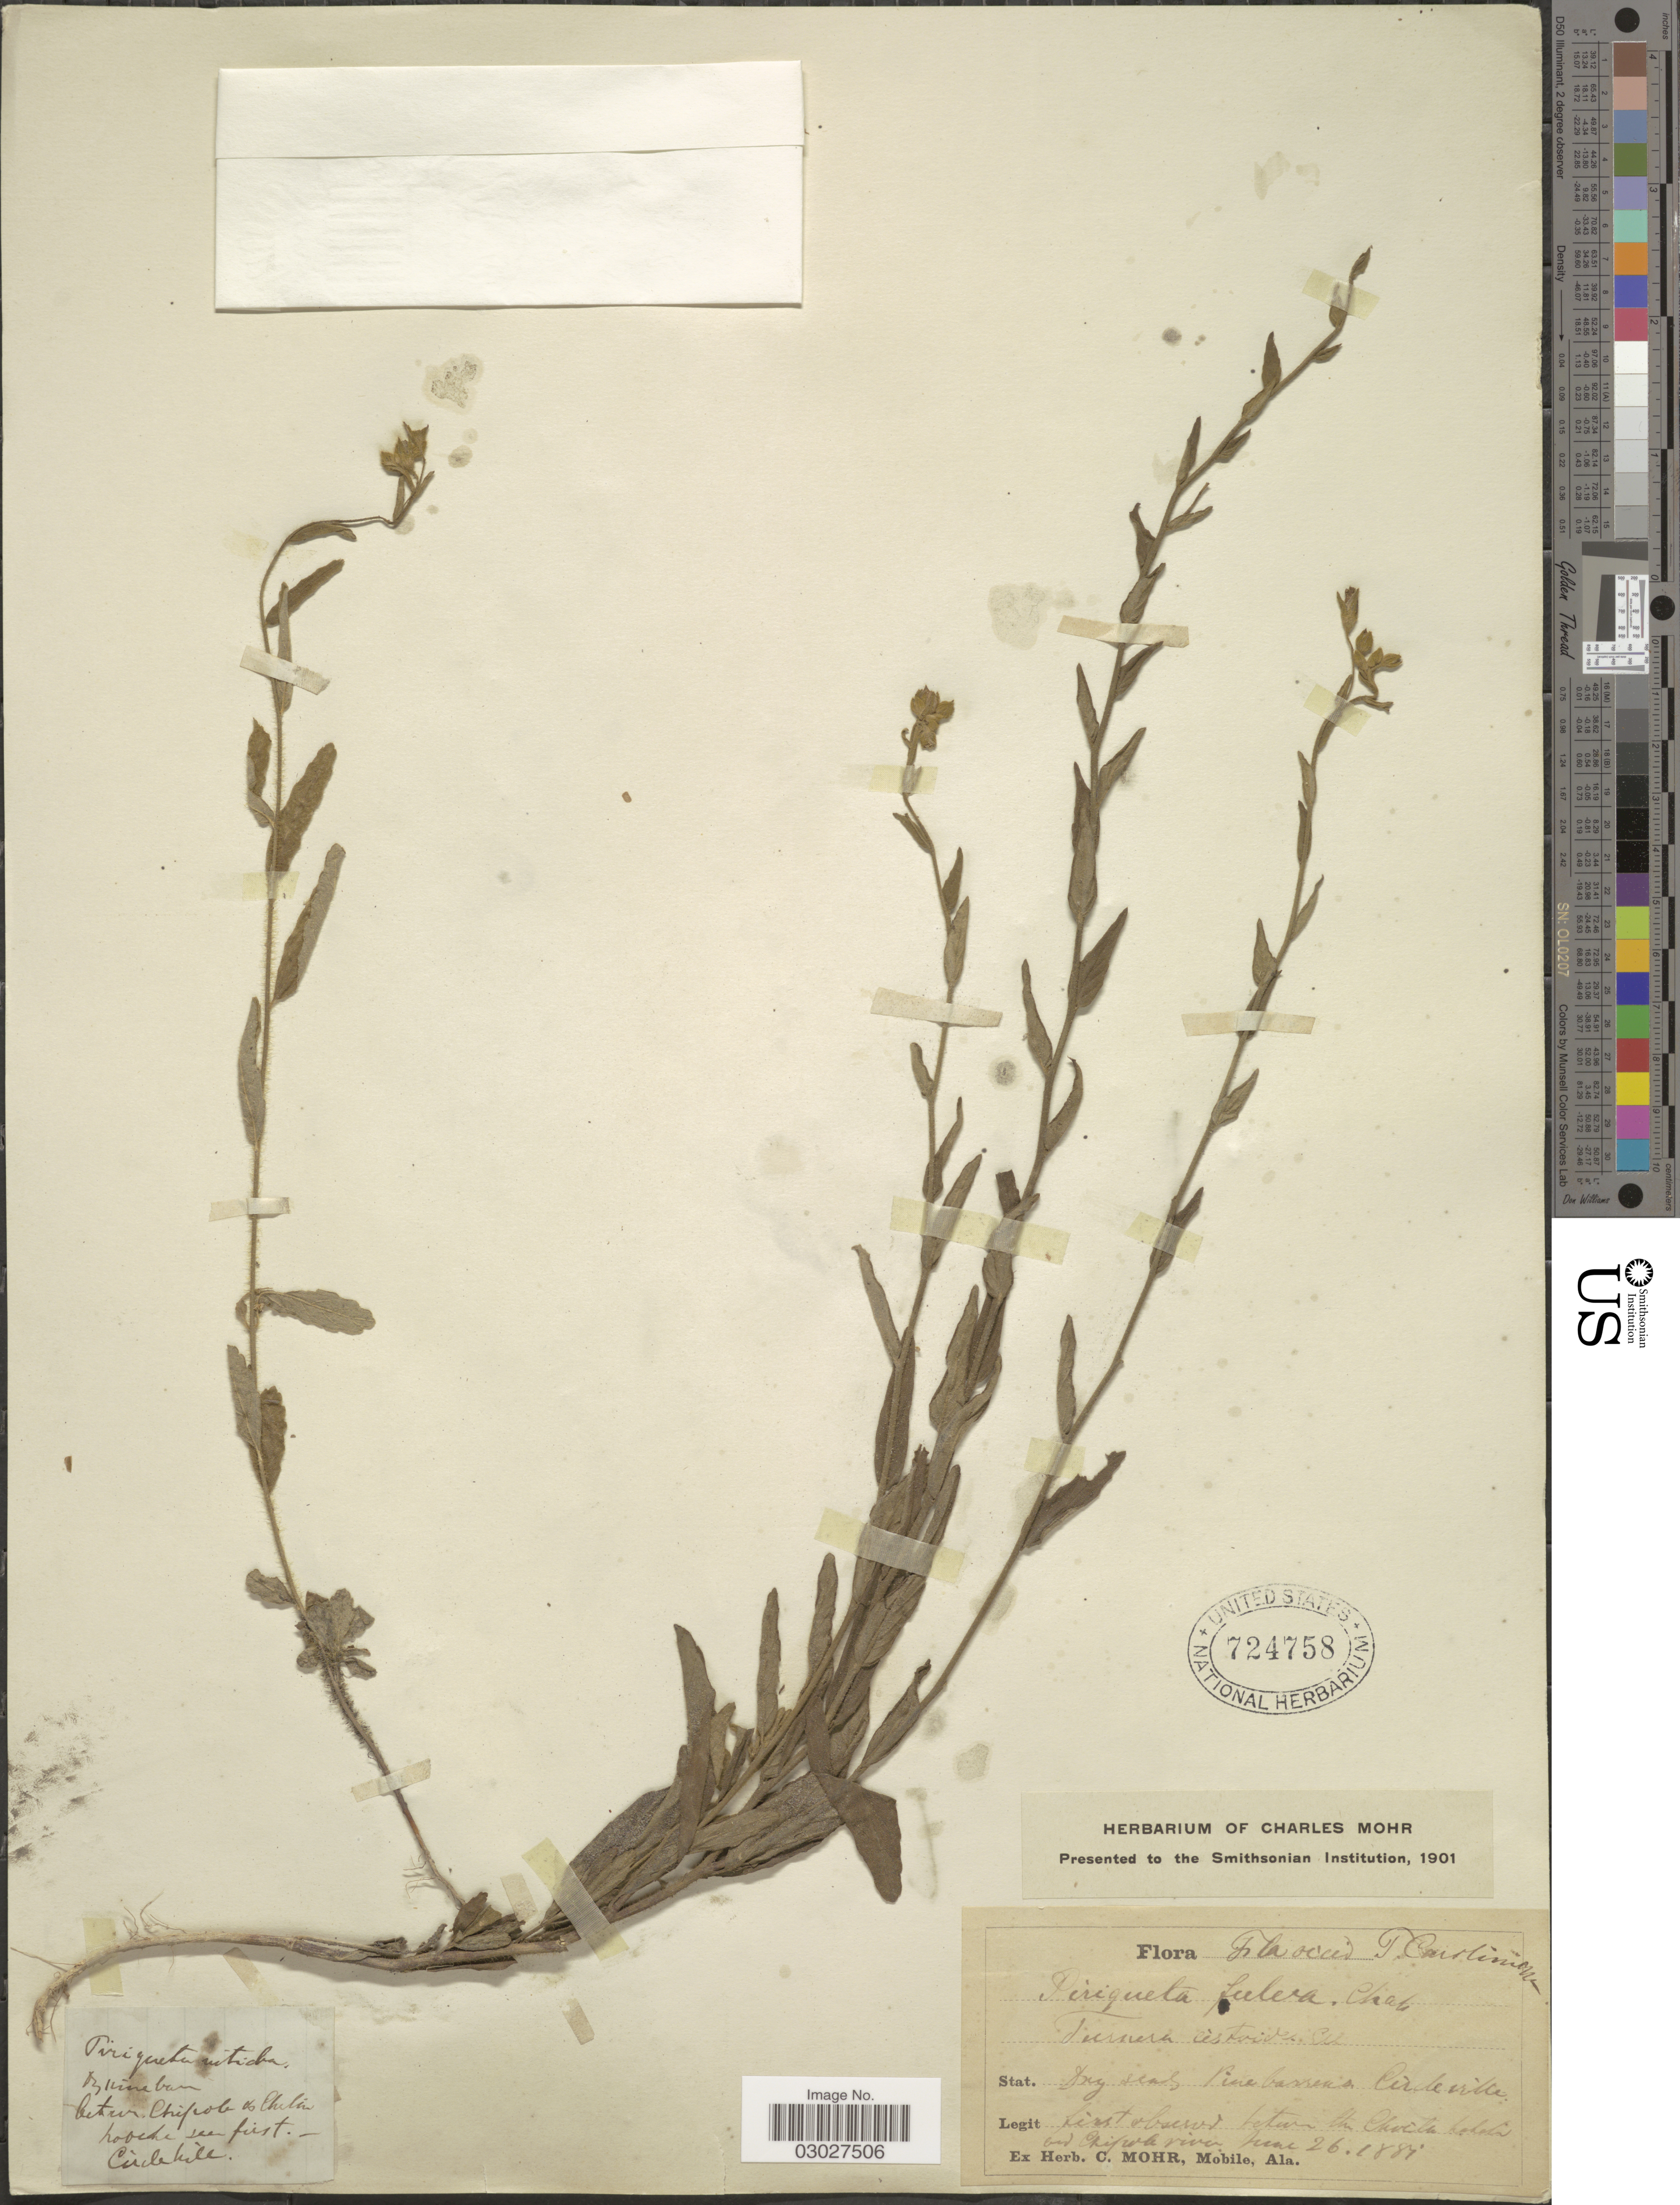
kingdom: Plantae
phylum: Tracheophyta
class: Magnoliopsida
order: Malpighiales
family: Turneraceae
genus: Piriqueta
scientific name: Piriqueta cistoides subsp. caroliniana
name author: (Walter) Arbo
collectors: ex herb. C. Mohr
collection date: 1881-06-26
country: United States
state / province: Florida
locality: Dry sands Pine barrens Circleville.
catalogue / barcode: US 724758